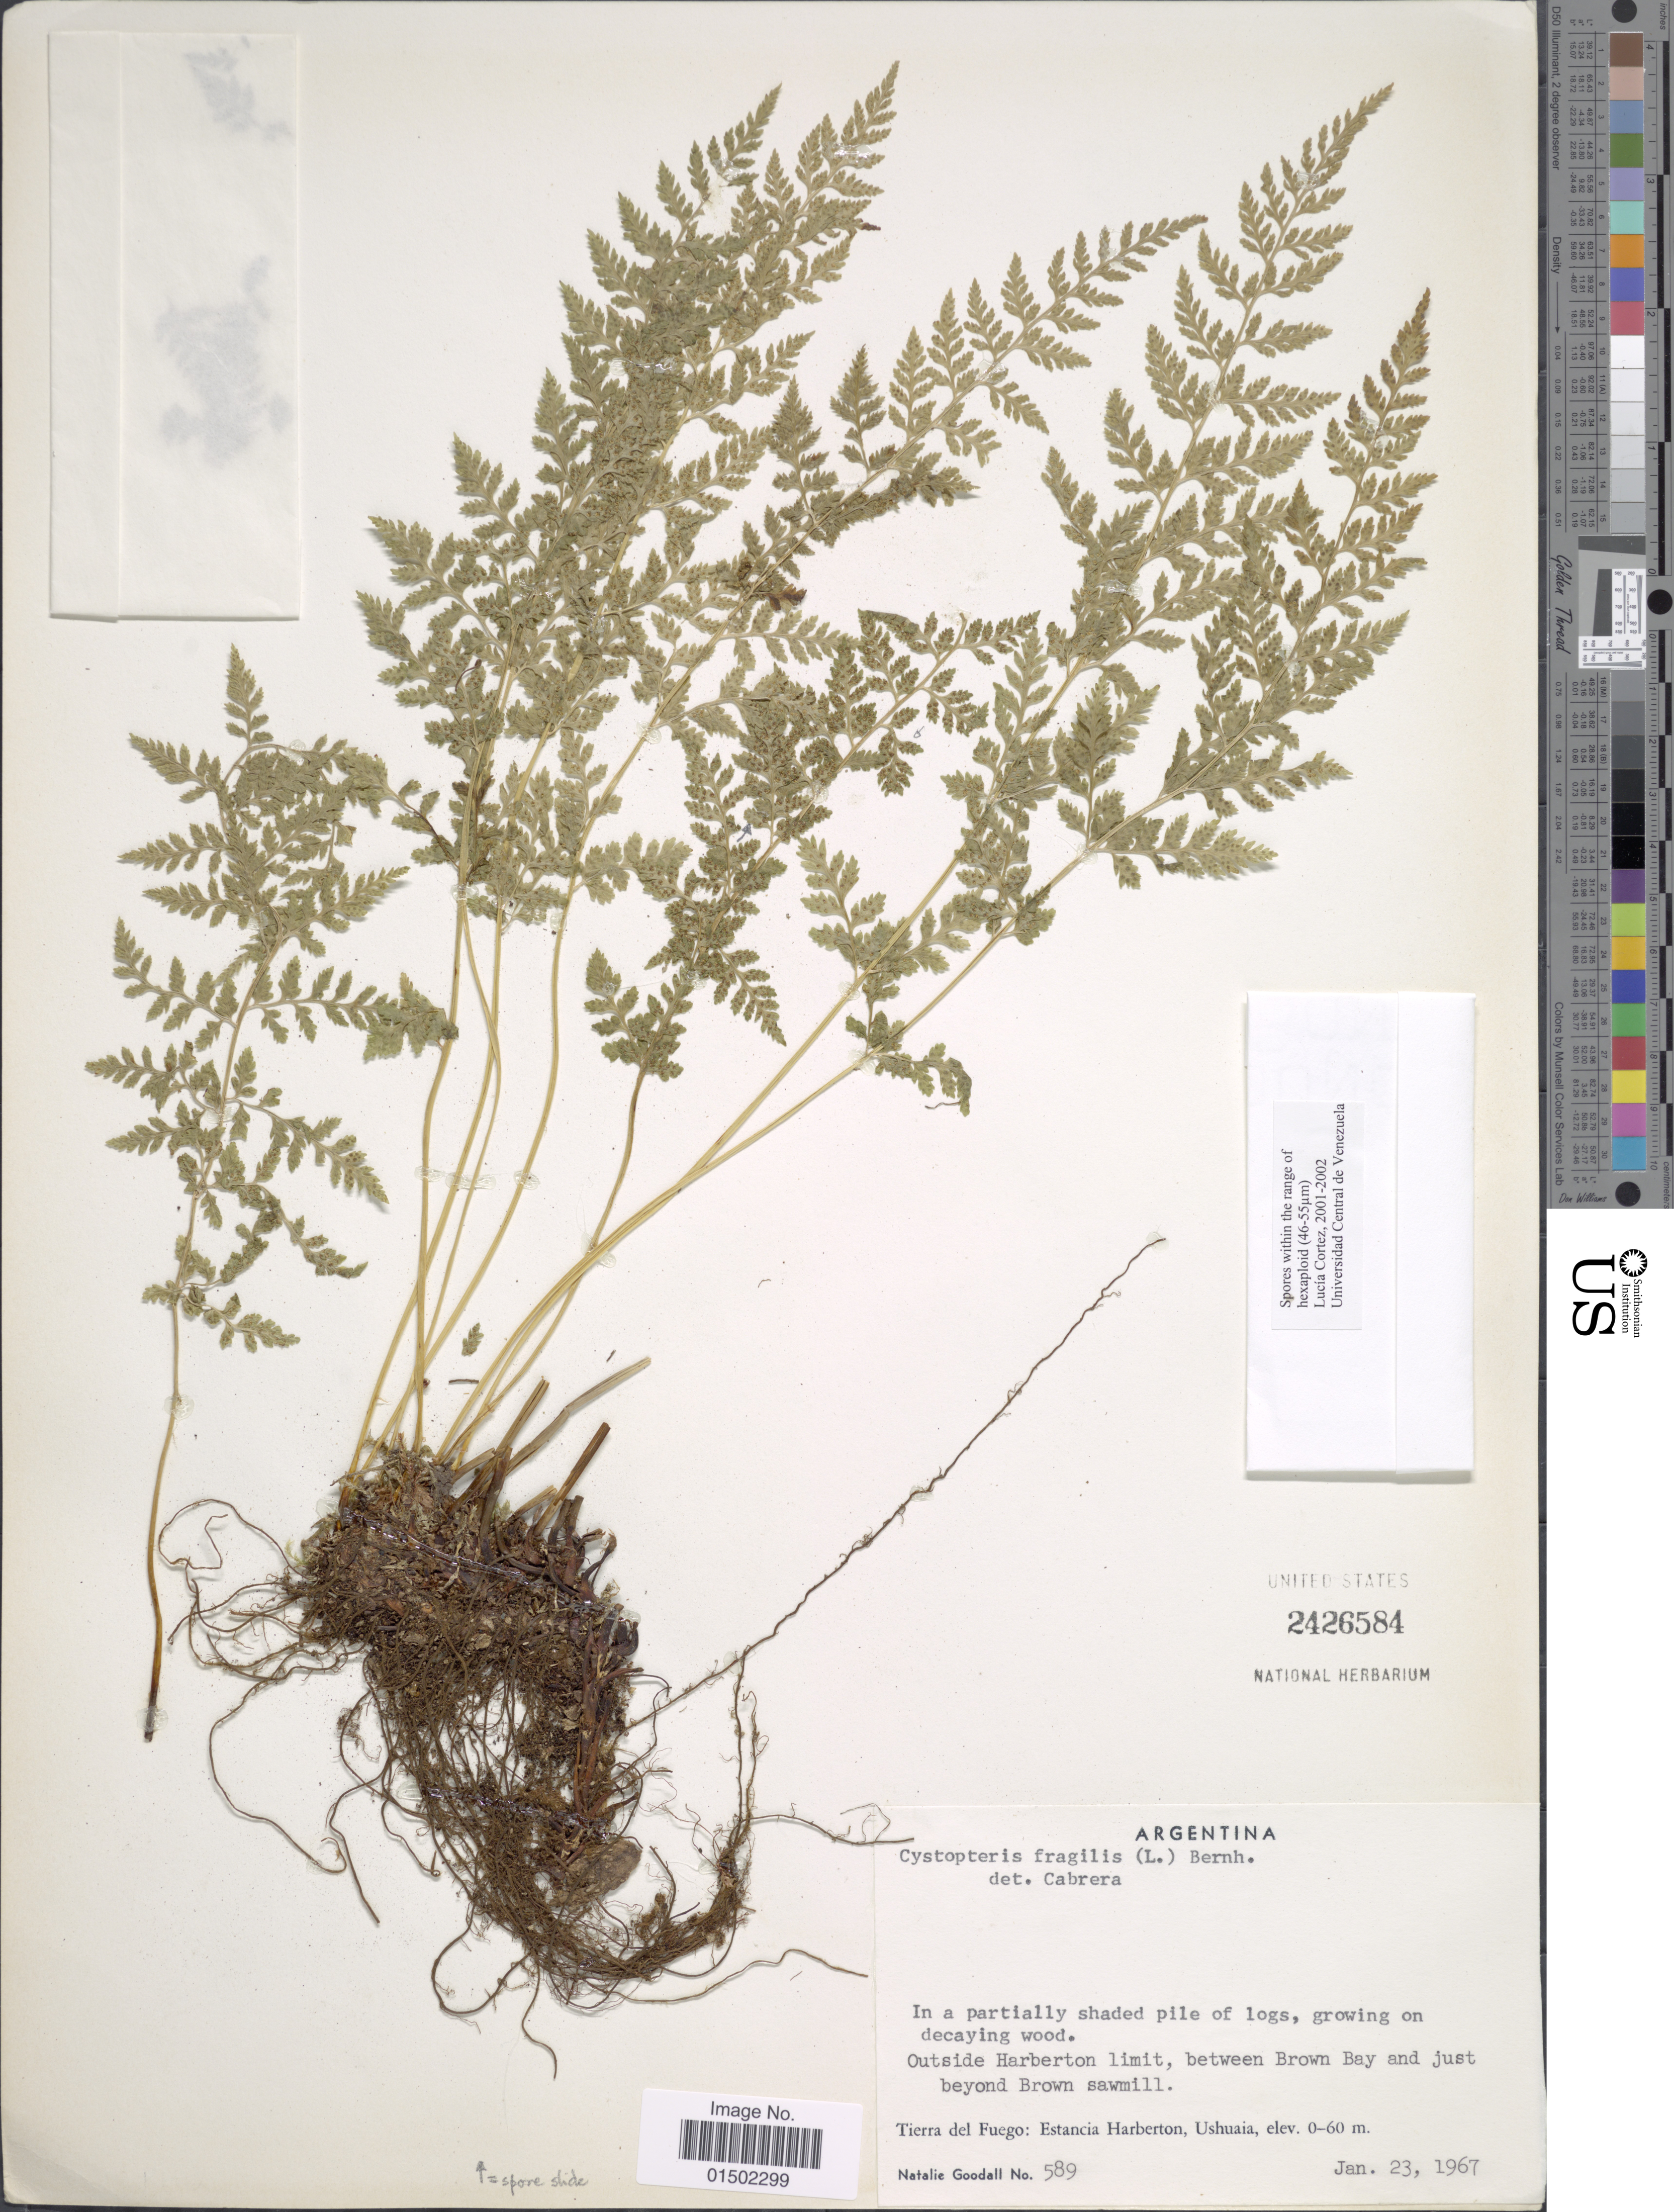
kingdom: Plantae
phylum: Tracheophyta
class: Polypodiopsida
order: Polypodiales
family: Cystopteridaceae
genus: Cystopteris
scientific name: Cystopteris fragilis var. apiiformis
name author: (Gand.) C. Chr.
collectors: N. Goodall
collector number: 589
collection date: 1967-01-23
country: Argentina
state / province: Tierra del Fuego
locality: Outside Harberton limit, between Brown Bay and just beyond Brown sawmill. Estancia Haberton, Ushuaia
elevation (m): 0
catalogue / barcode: US 2426584